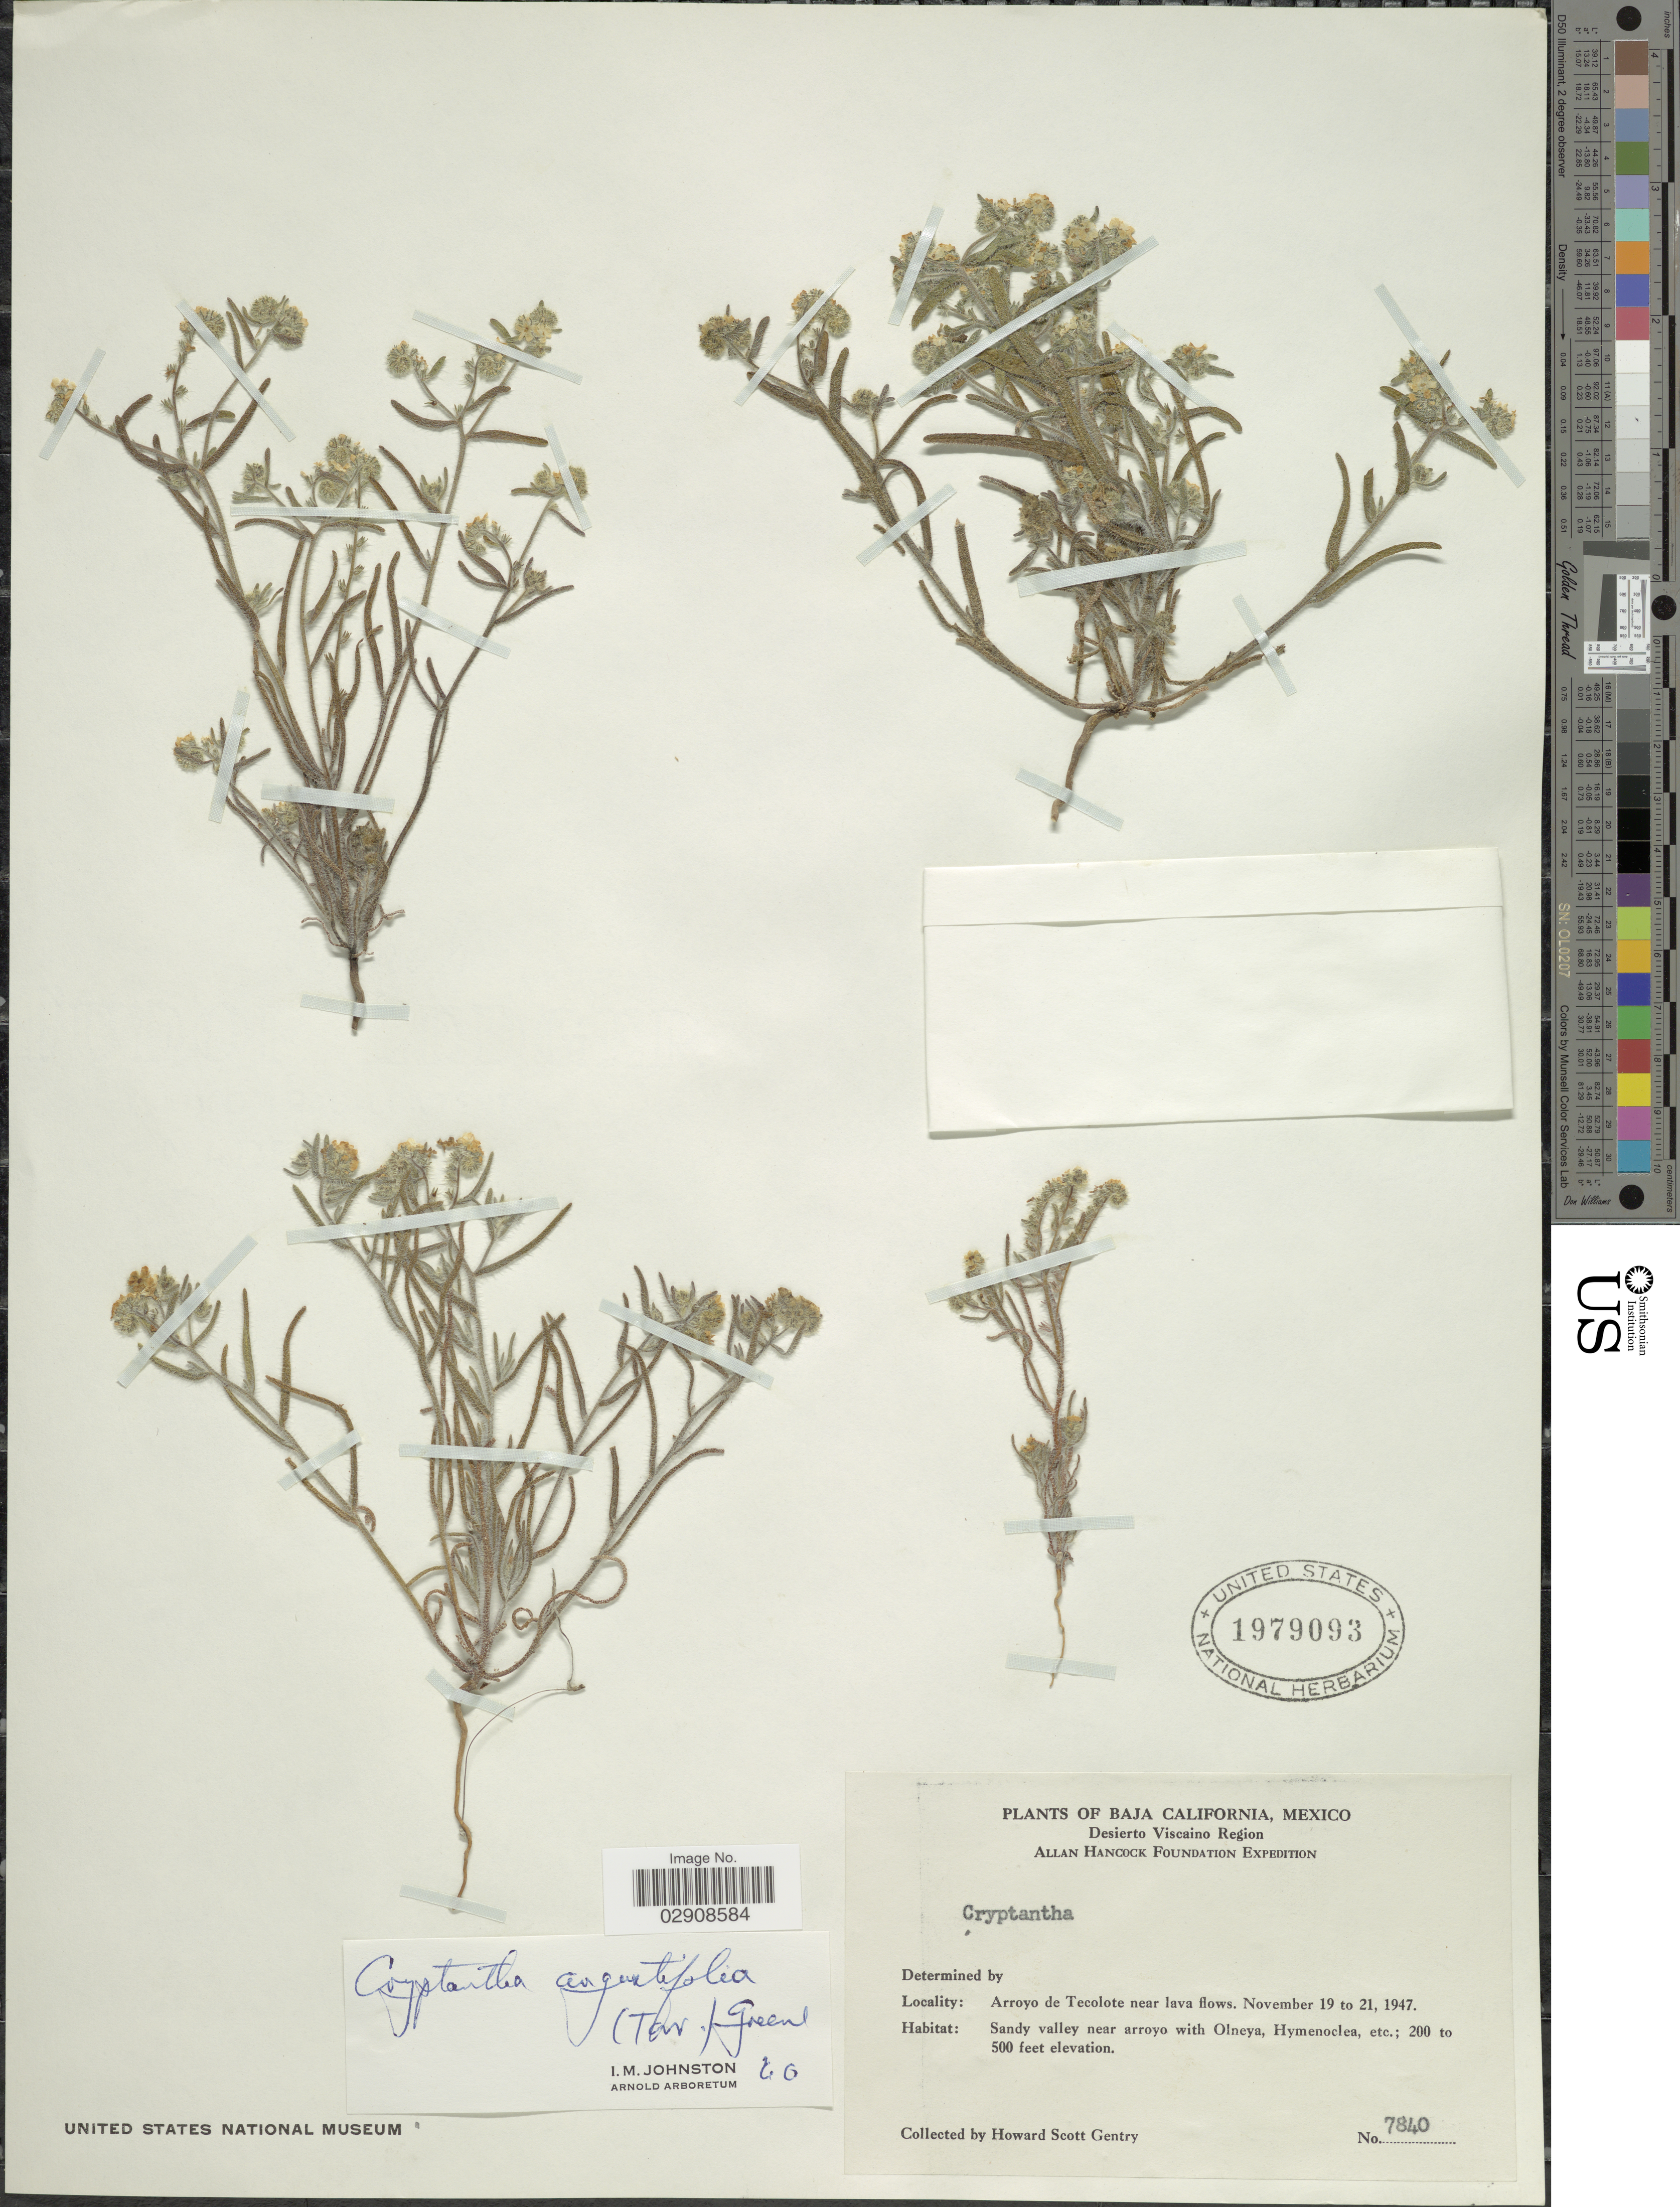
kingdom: Plantae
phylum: Tracheophyta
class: Magnoliopsida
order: Boraginales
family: Boraginaceae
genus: Cryptantha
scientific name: Cryptantha angustifolia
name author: (Torr.) Greene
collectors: H. S. Gentry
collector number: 7840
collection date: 1947-11-19/1947-11-21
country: Mexico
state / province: Baja California Sur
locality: Desierto Viscaino Region. Arroyo de Tecolote near lava flows.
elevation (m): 61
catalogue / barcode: US 1979093